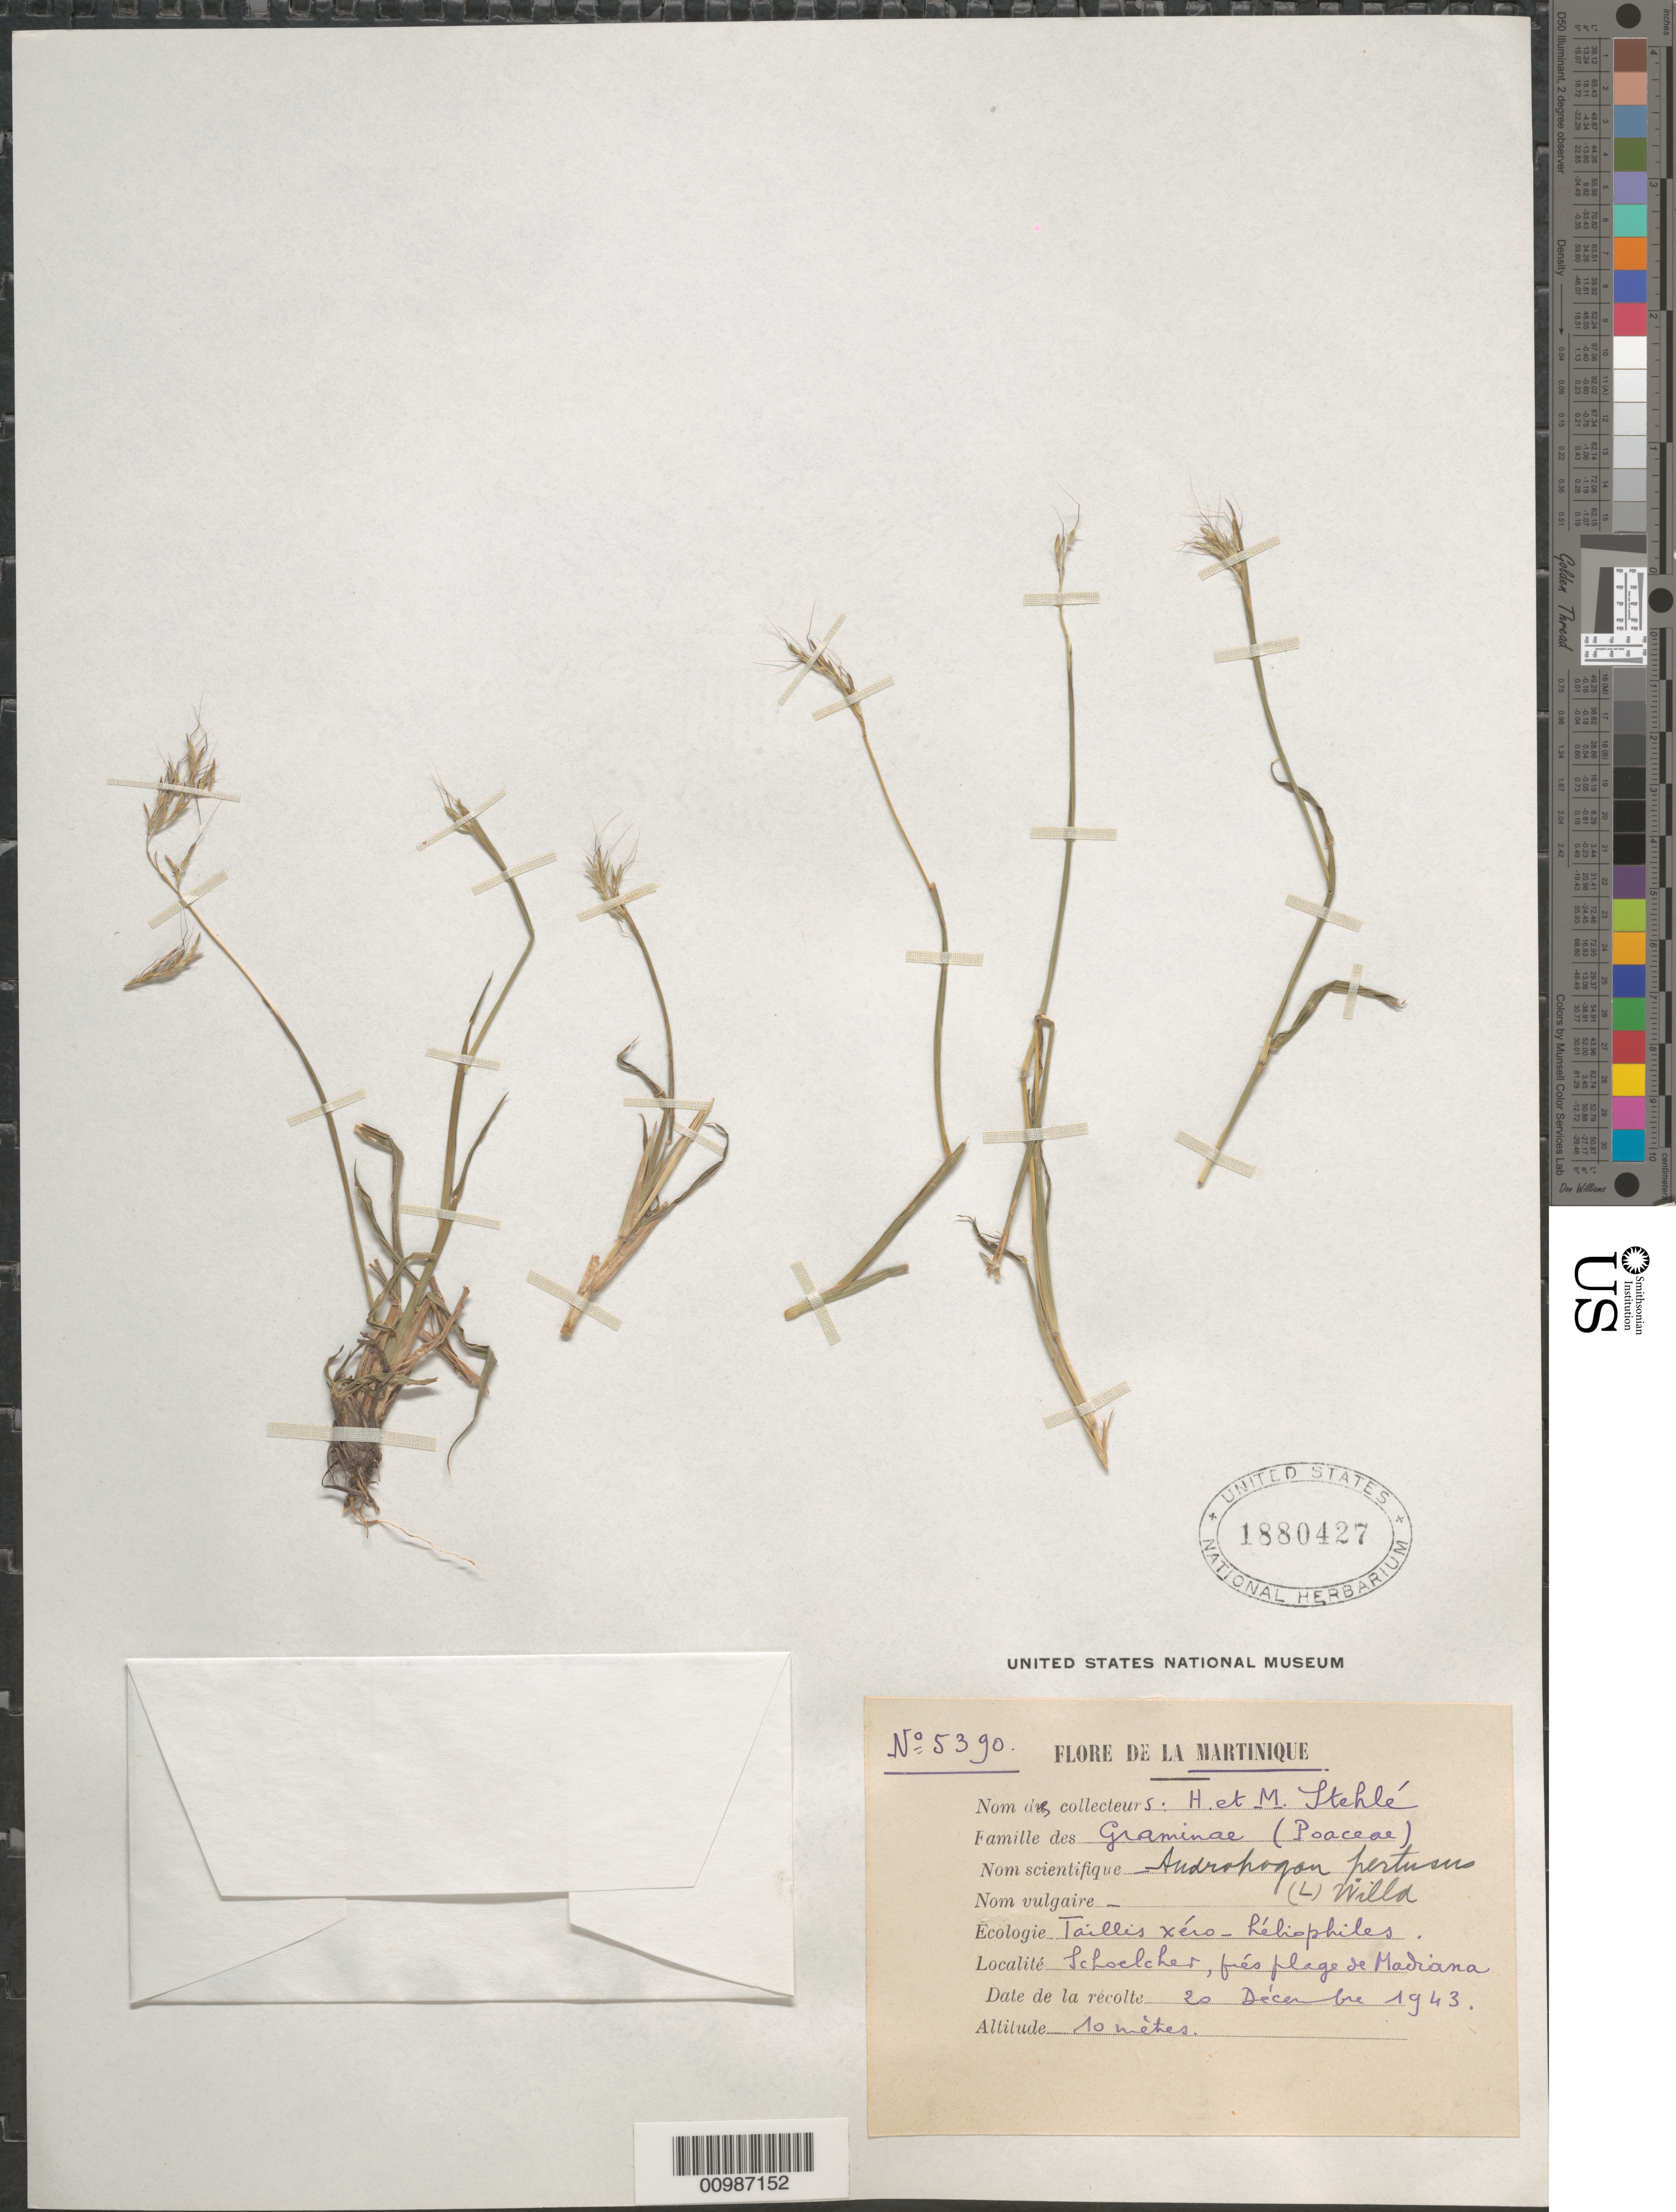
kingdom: Plantae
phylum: Tracheophyta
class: Liliopsida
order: Poales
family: Poaceae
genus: Andropogon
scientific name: Andropogon pertusus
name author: (L.) Willd.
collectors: H. Stehlé & M. Stehlé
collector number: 5390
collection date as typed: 20 Dec 1943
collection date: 1943-12-20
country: Martinique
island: Martinique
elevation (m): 10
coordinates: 0 N, 0 E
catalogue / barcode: US 1880427